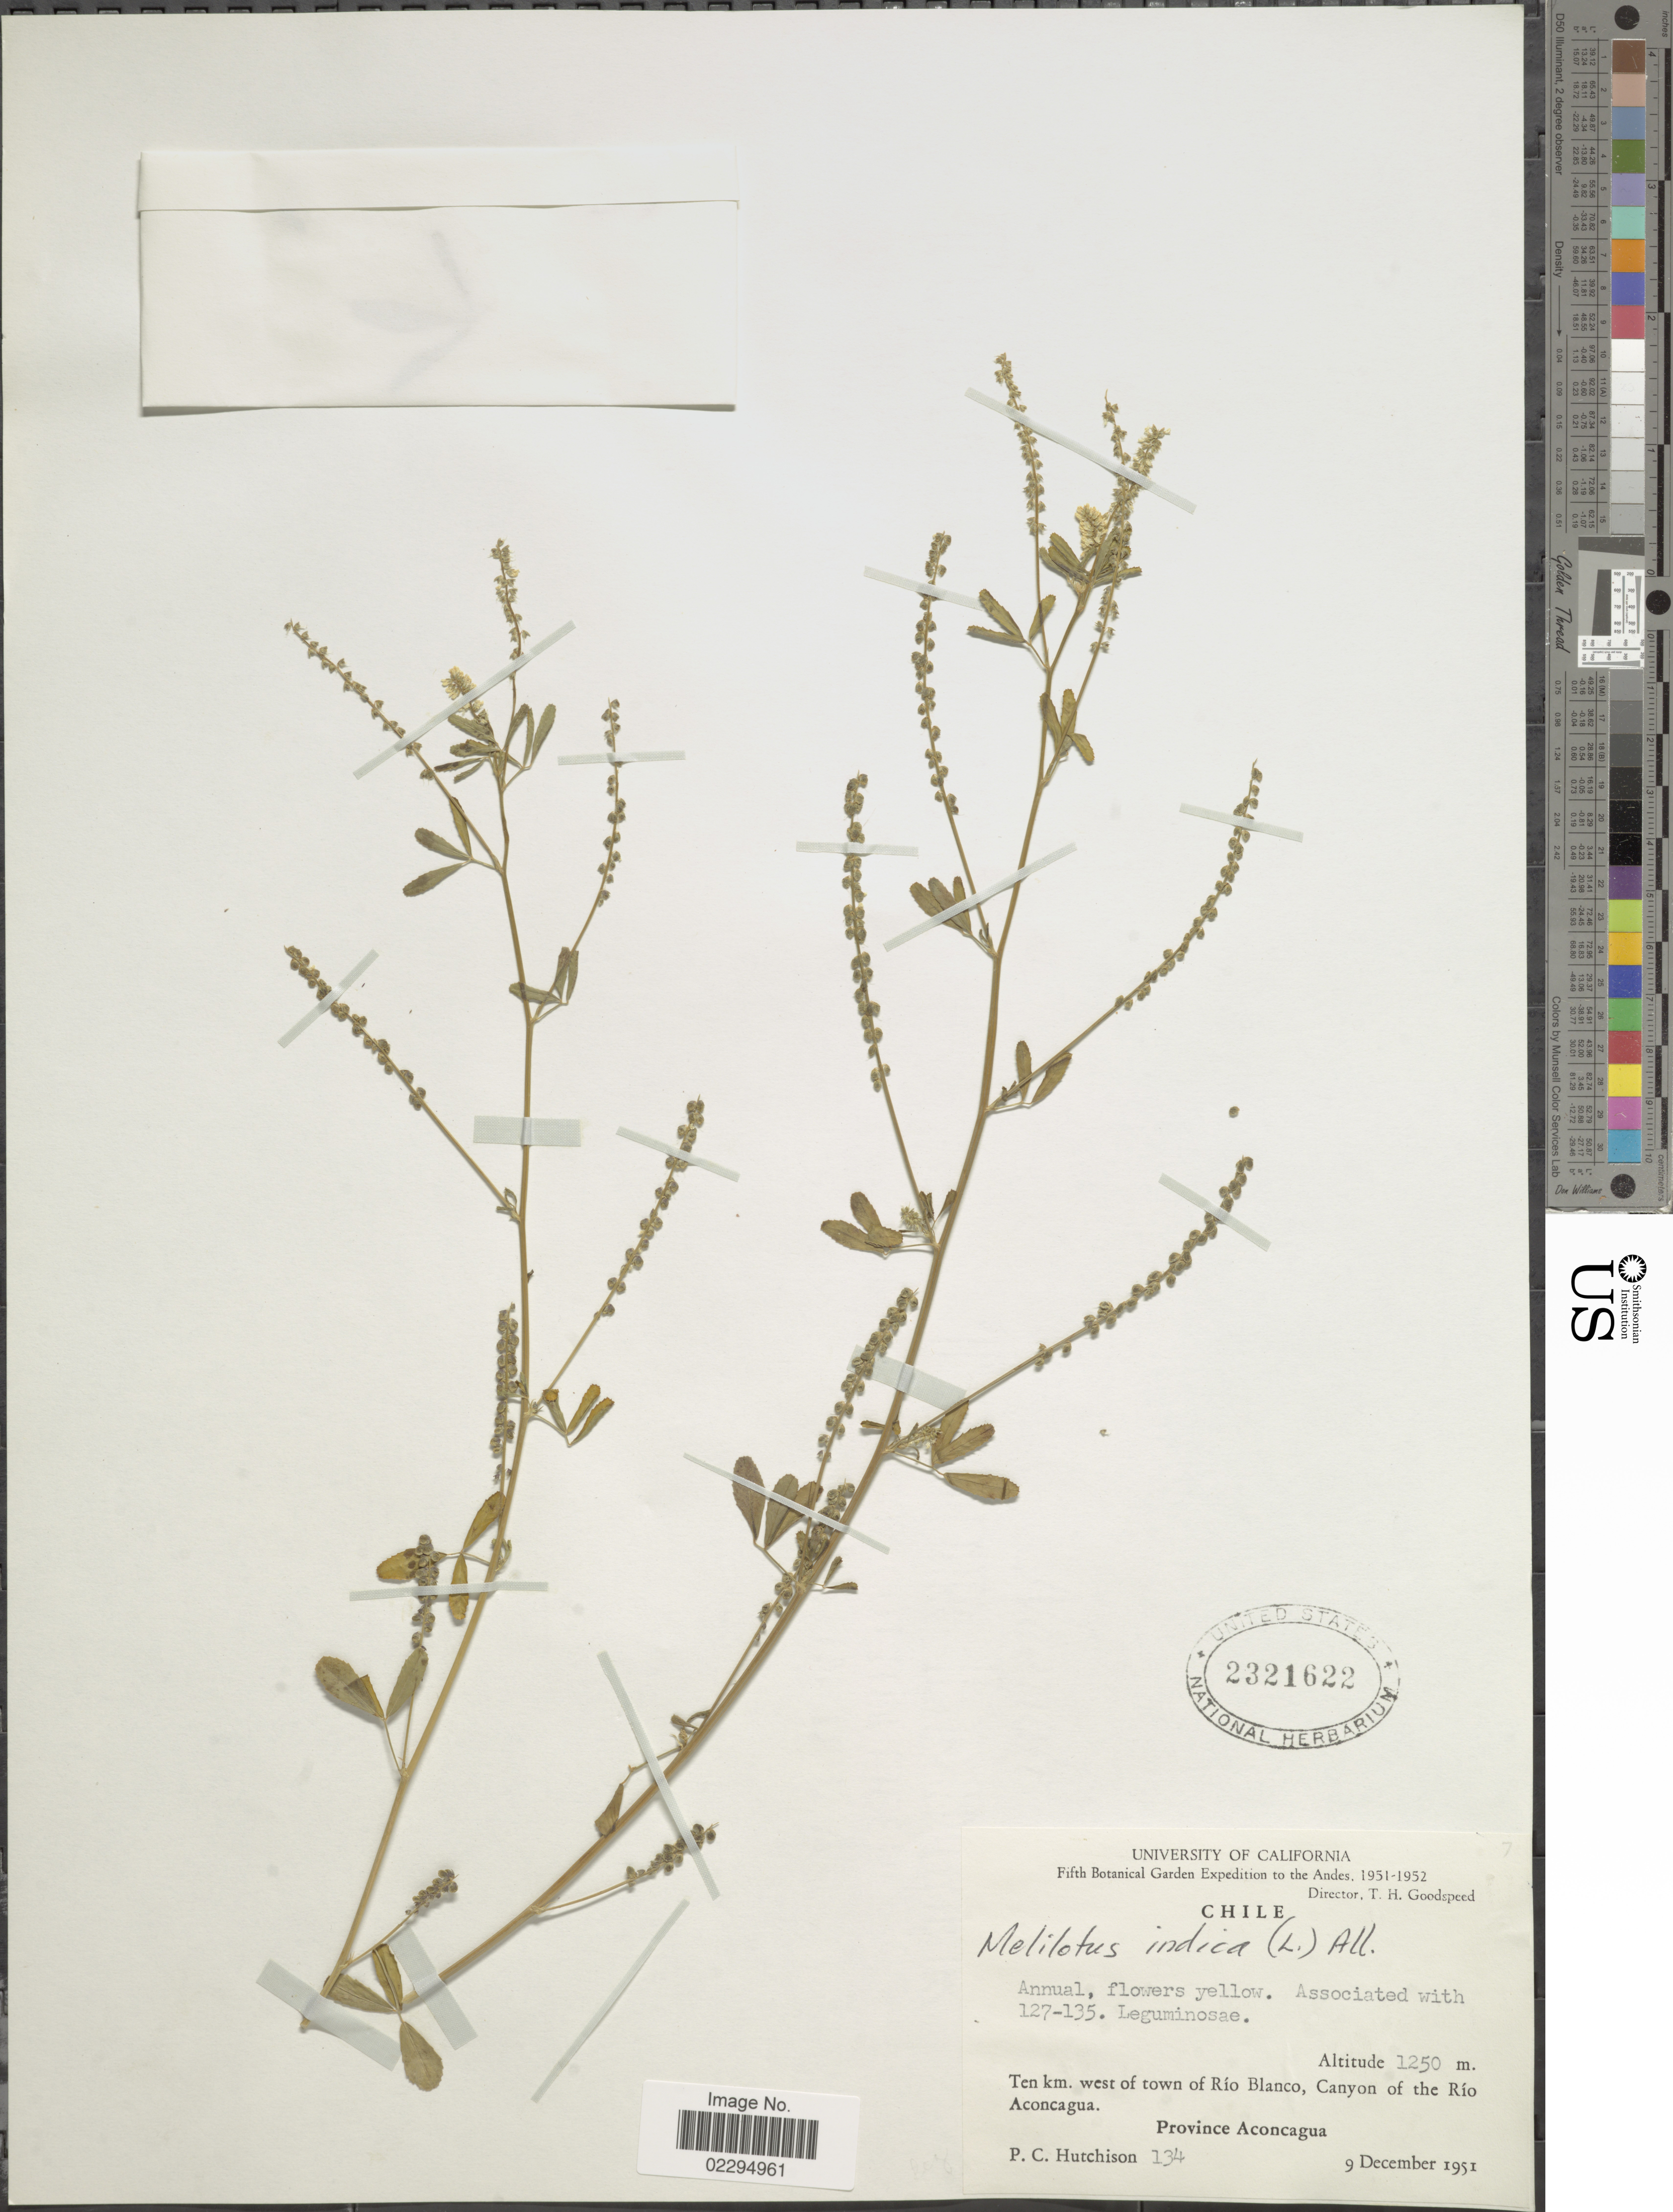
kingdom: Plantae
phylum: Tracheophyta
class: Magnoliopsida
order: Fabales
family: Fabaceae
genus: Melilotus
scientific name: Melilotus indicus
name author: (L.) All.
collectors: P. C. Hutchison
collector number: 134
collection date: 1951-12-09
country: Chile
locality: Ten km. west of town of Río Blanco, Canyon of the Río Aconcagua, Province Aconcagua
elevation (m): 1250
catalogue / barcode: US 2321622